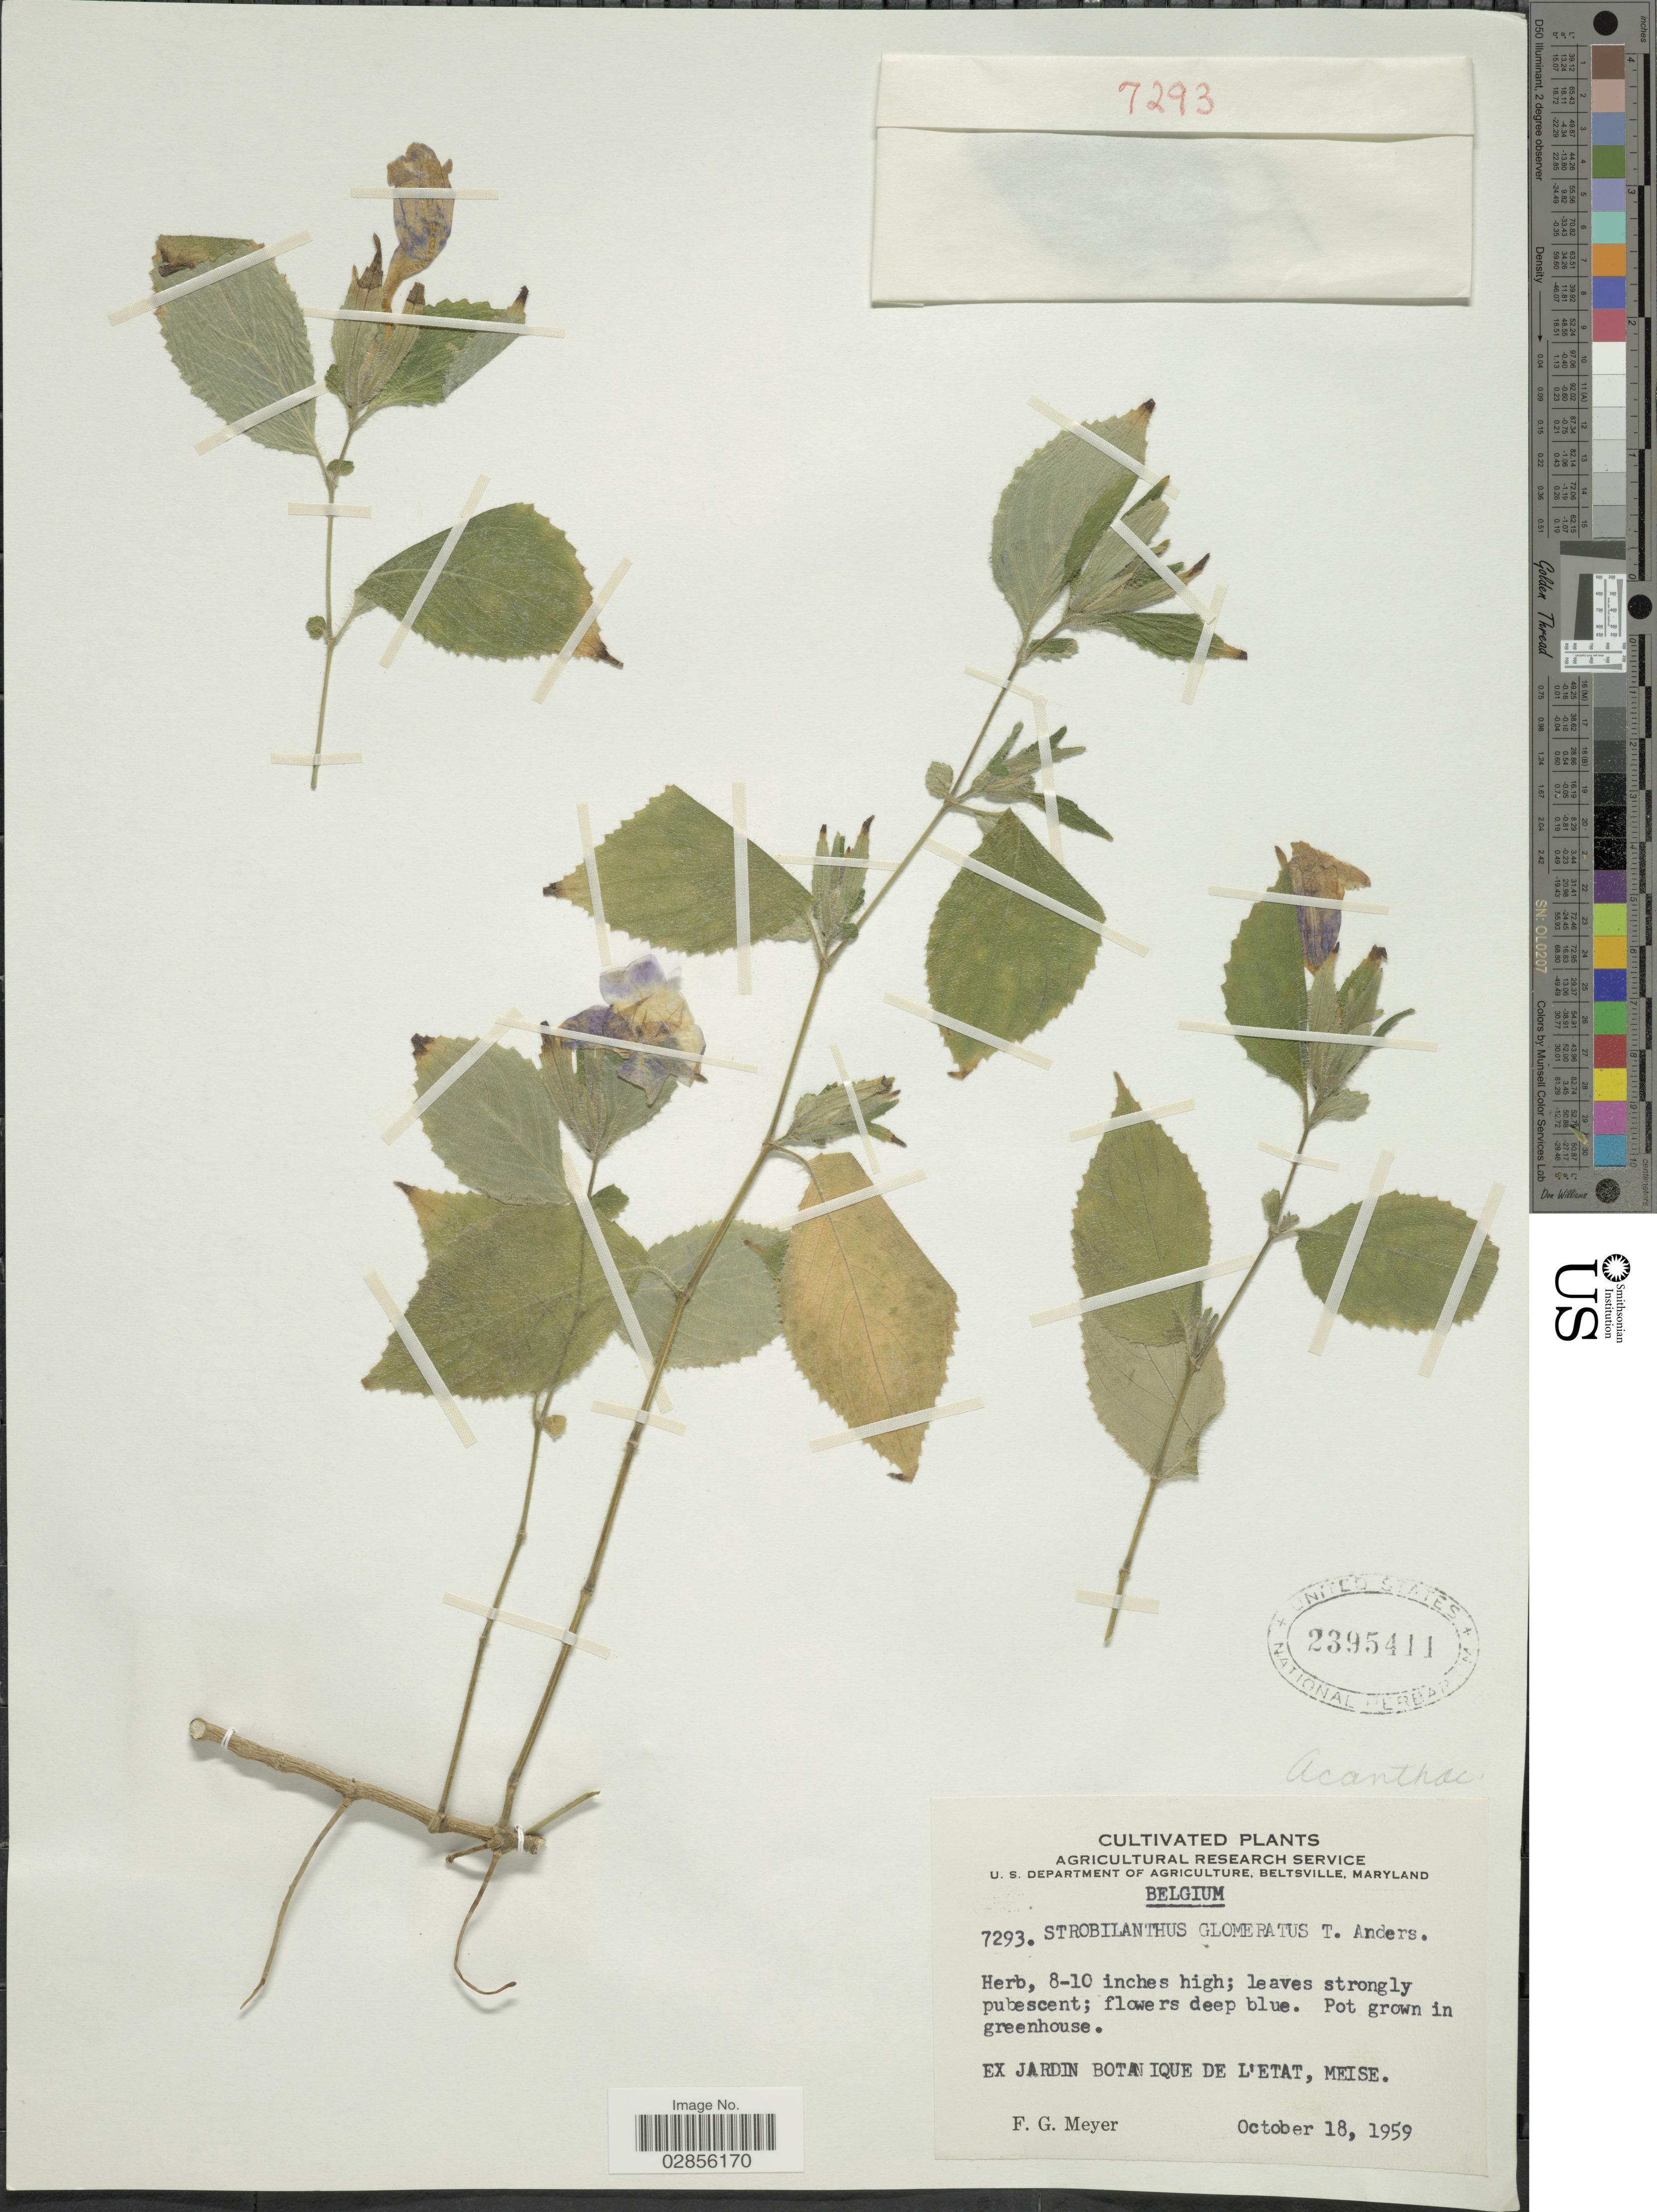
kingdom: Plantae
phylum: Tracheophyta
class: Magnoliopsida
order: Lamiales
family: Acanthaceae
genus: Strobilanthes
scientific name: Strobilanthes glomerata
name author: (Nees) T. Anderson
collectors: F. G. Meyer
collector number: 7293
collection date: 1959-10-18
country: Belgium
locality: Ex Jardin Botanique de L'etat, Meise.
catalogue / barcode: US 2395411